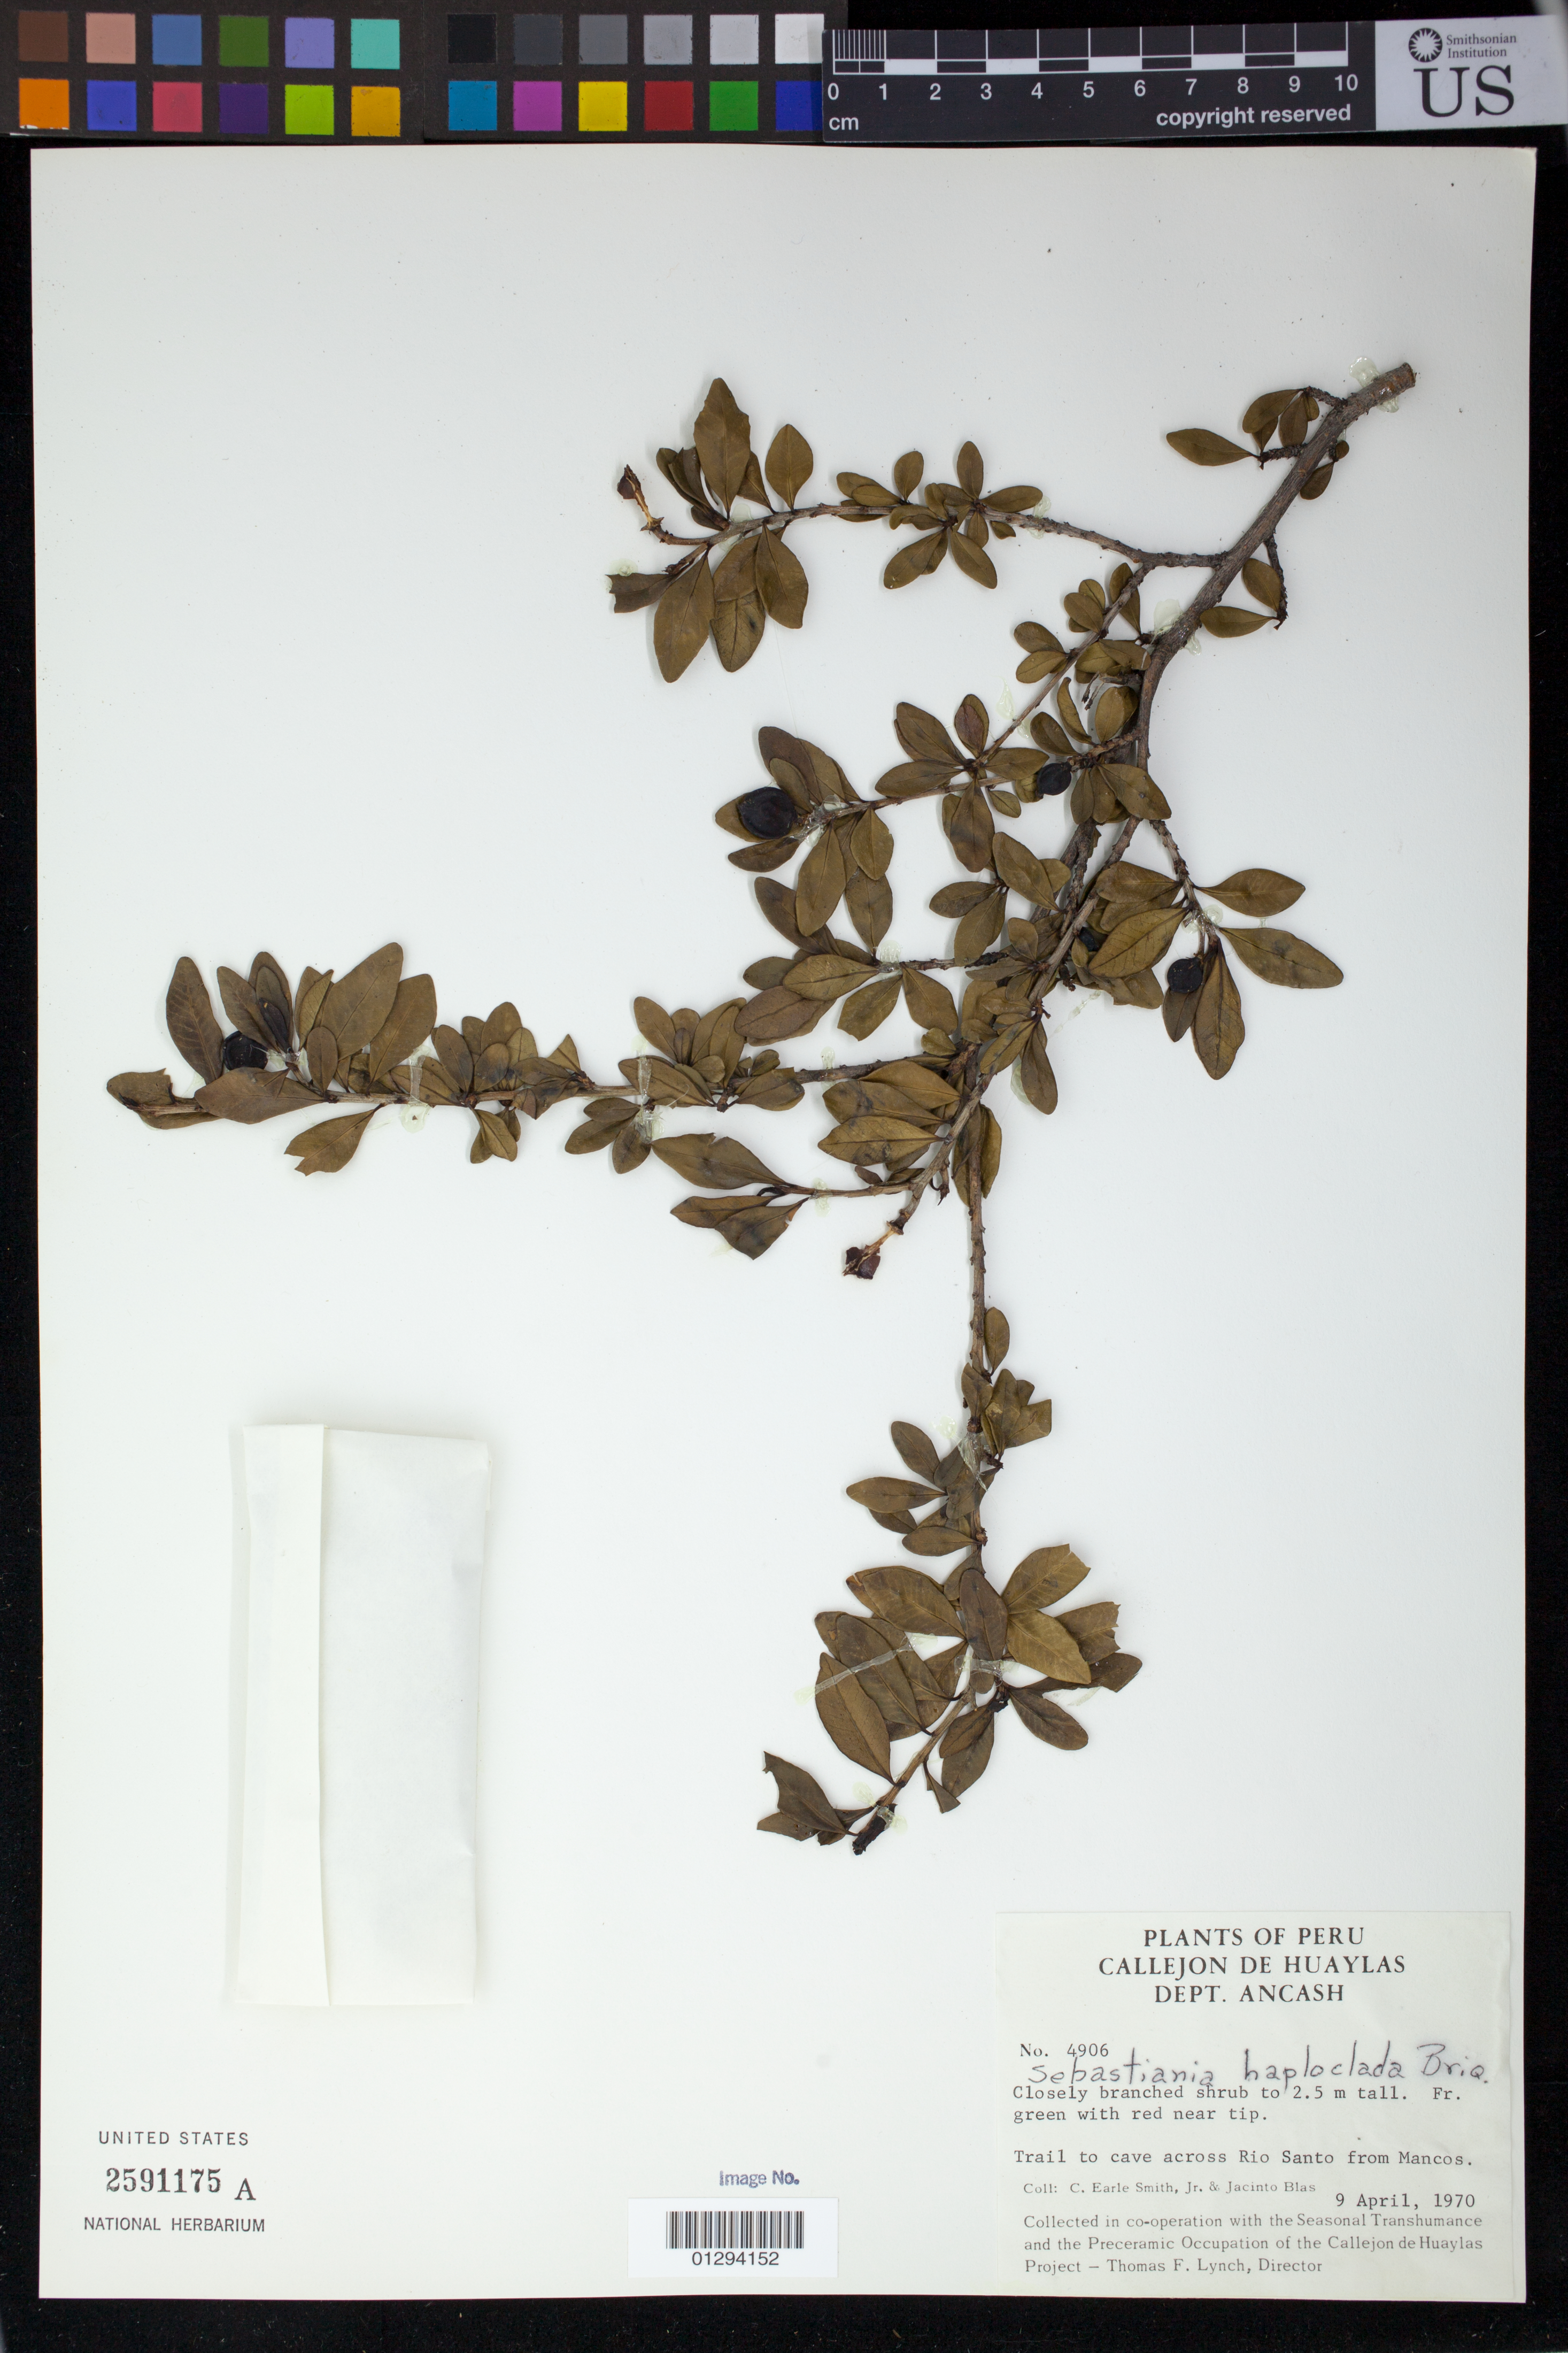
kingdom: Plantae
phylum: Tracheophyta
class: Magnoliopsida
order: Malpighiales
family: Euphorbiaceae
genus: Sebastiania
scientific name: Sebastiania haploclada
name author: Briq.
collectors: C. E. Smith Jr. & J. Blas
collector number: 4906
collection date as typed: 09 Apr 1970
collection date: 1970-04-09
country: Peru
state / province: Ancash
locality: trail to cave across Río Santo from Mancos; Callejón de Huaylas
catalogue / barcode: US 2591175A